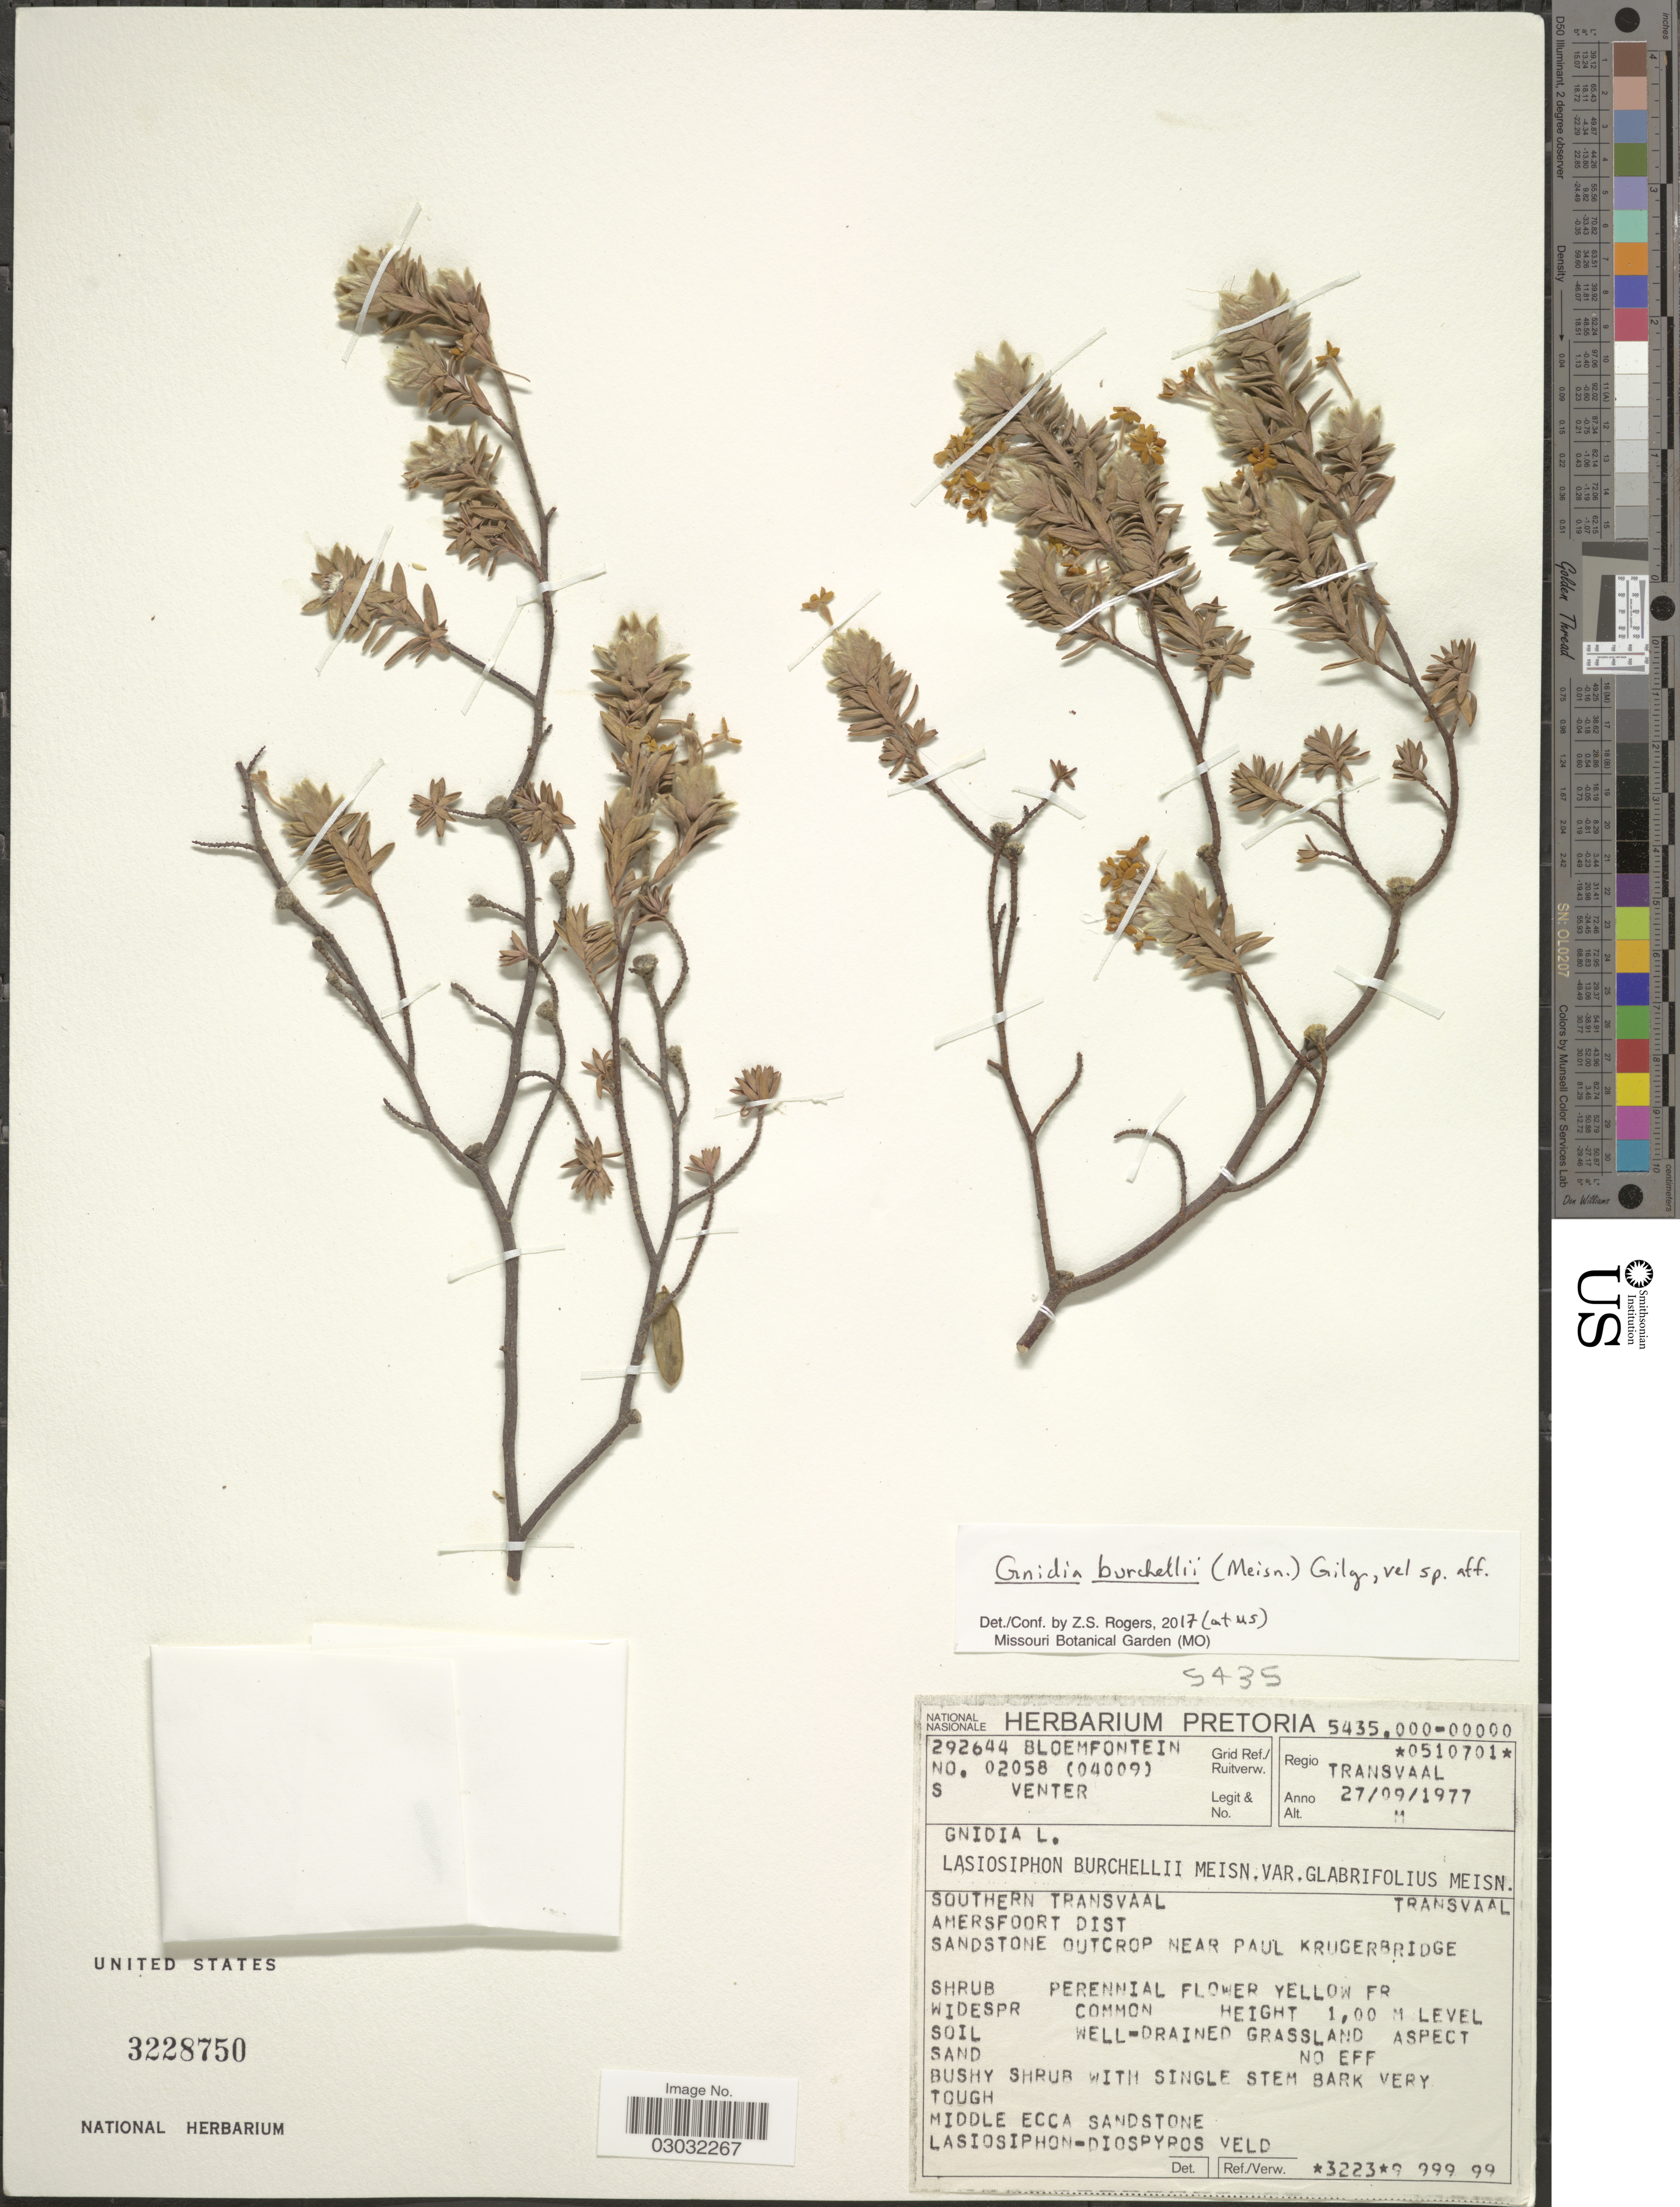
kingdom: Plantae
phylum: Tracheophyta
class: Magnoliopsida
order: Malvales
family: Thymelaeaceae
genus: Lasiosiphon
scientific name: Lasiosiphon burchellii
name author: Meisn.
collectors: S. Venter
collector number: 02058 (04009)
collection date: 1977-09-27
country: South Africa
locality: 292644 Bloemfontein Grid Ref./Ruitverw. Regio Transvaal. Southern Transvaal. Amersfoort Dist. Sandstone Outcrop near Paul Krugerbridge.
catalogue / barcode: US 3228750